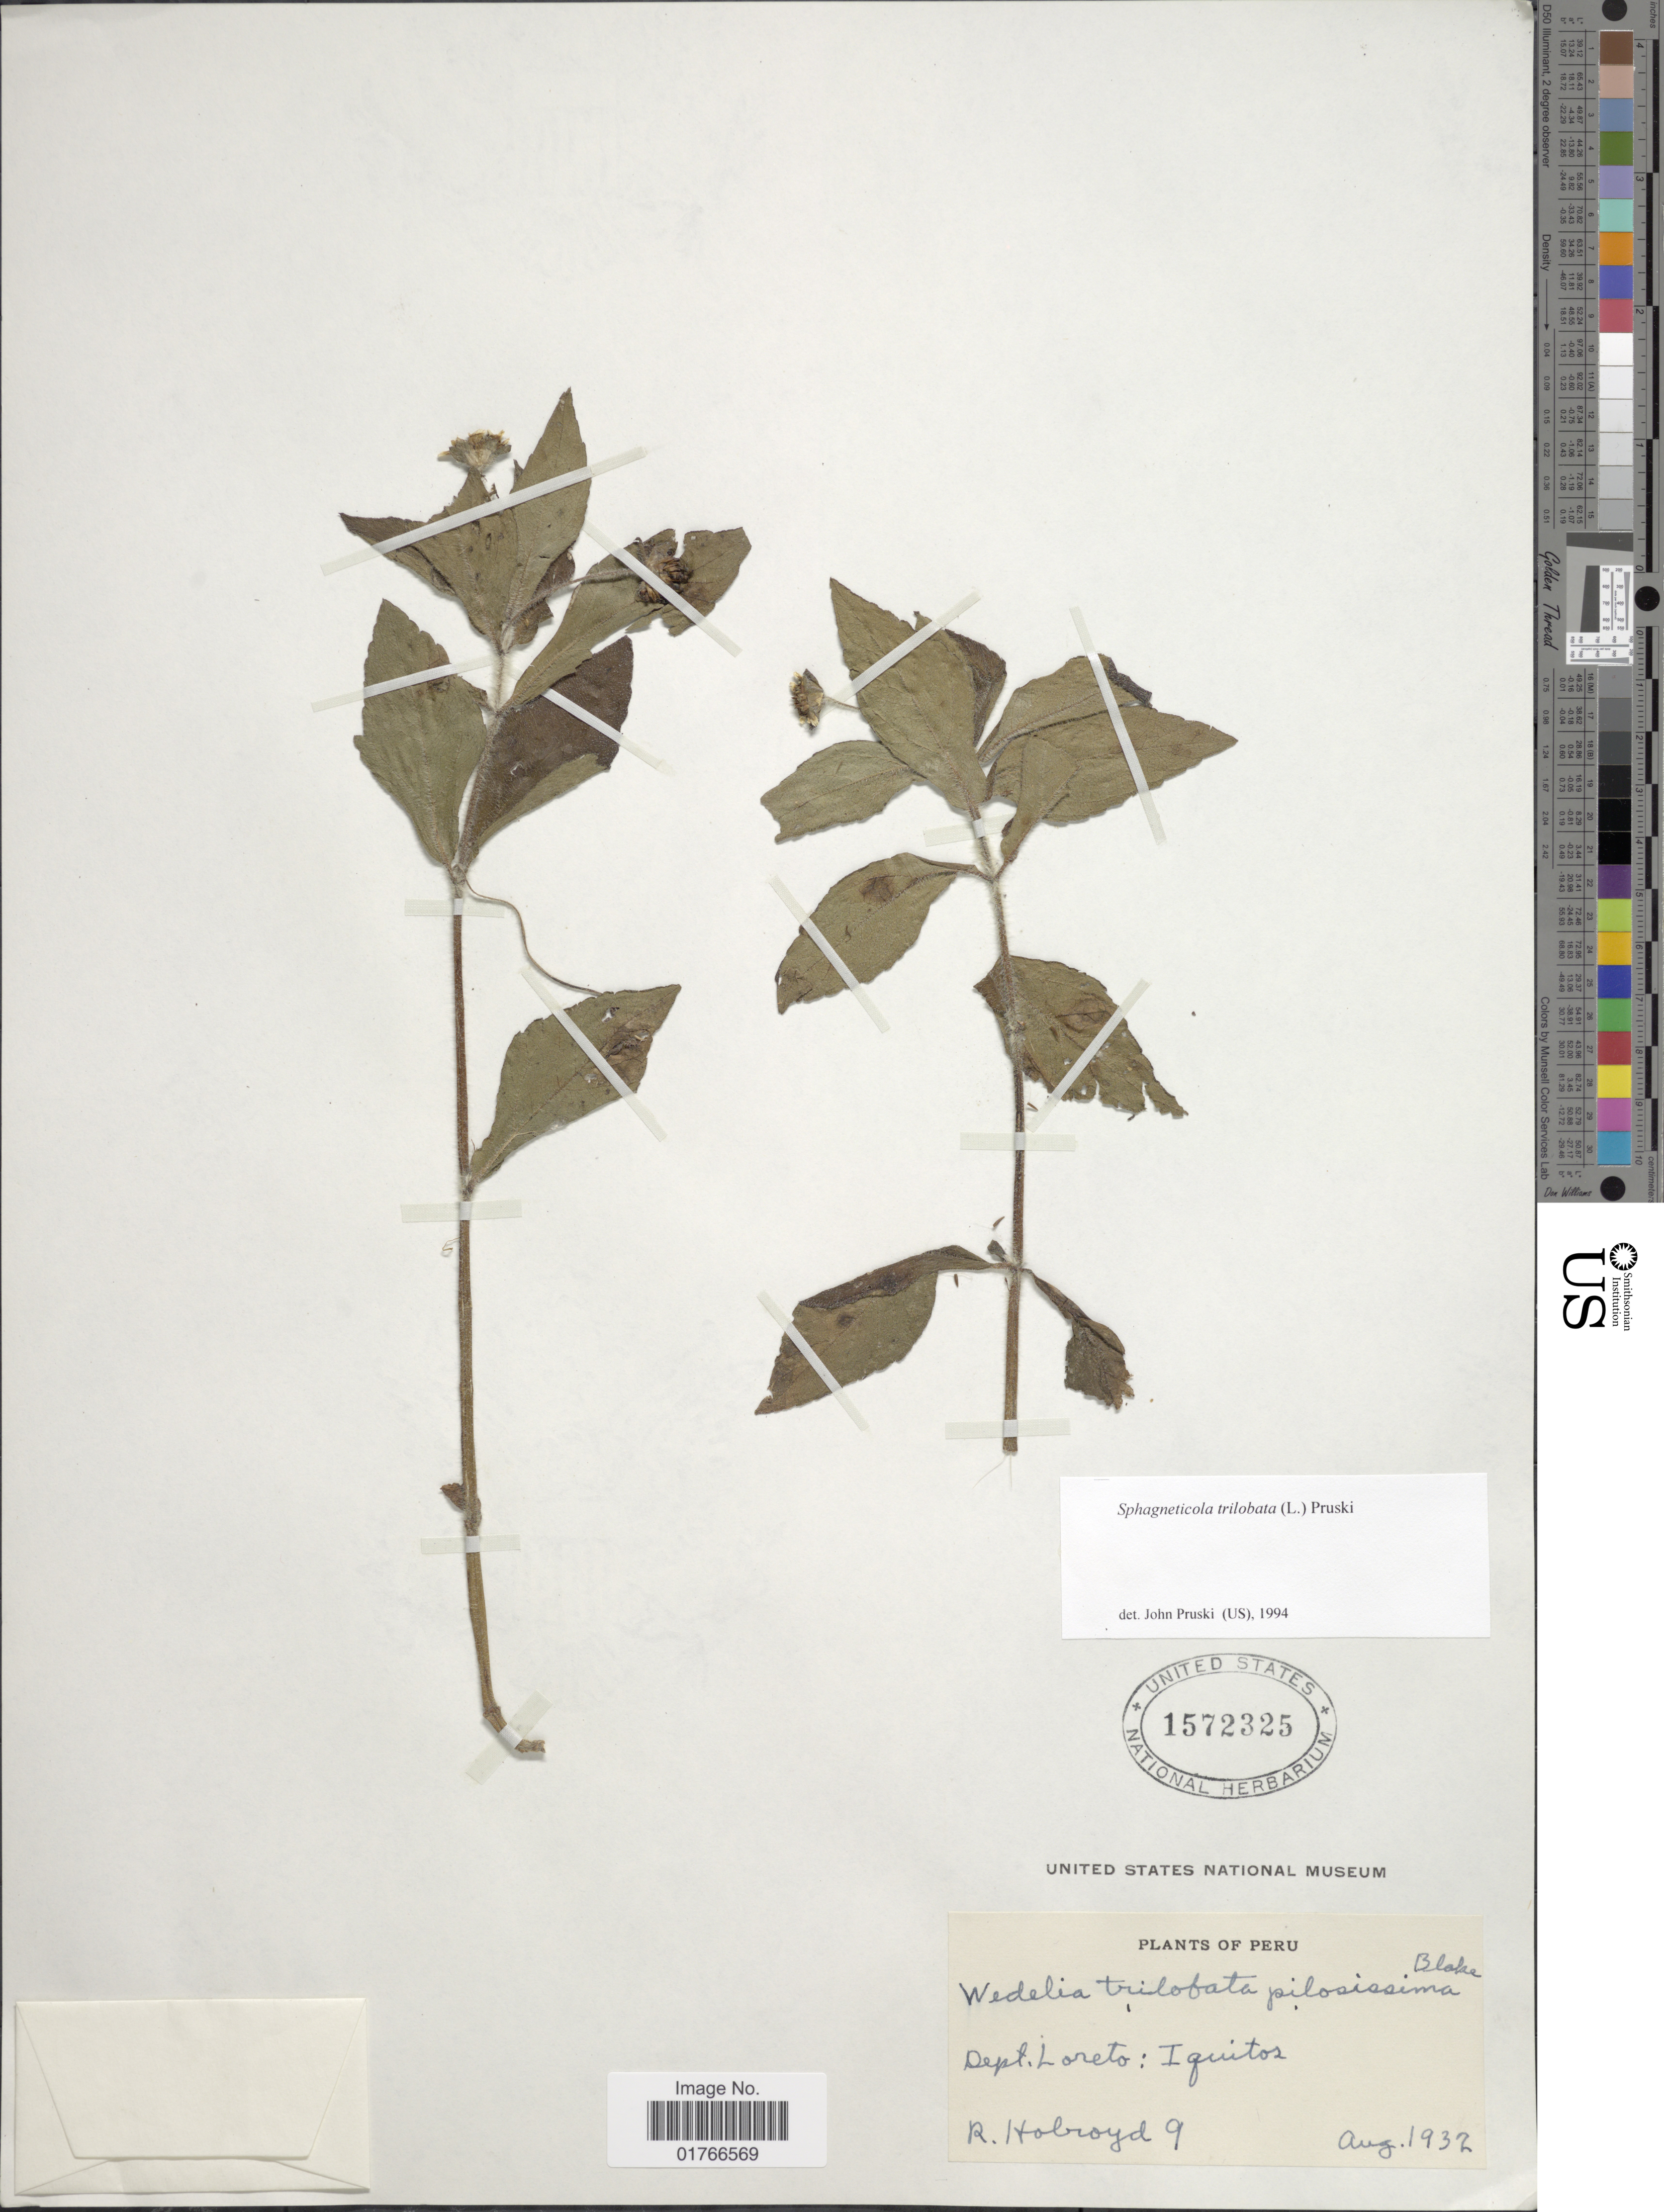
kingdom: Plantae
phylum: Tracheophyta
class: Magnoliopsida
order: Asterales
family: Asteraceae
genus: Sphagneticola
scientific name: Sphagneticola trilobata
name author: (L.) Pruski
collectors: R. Holroyd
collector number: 9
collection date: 1932-08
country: Peru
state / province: Loreto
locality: Iquitos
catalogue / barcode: US 1572325